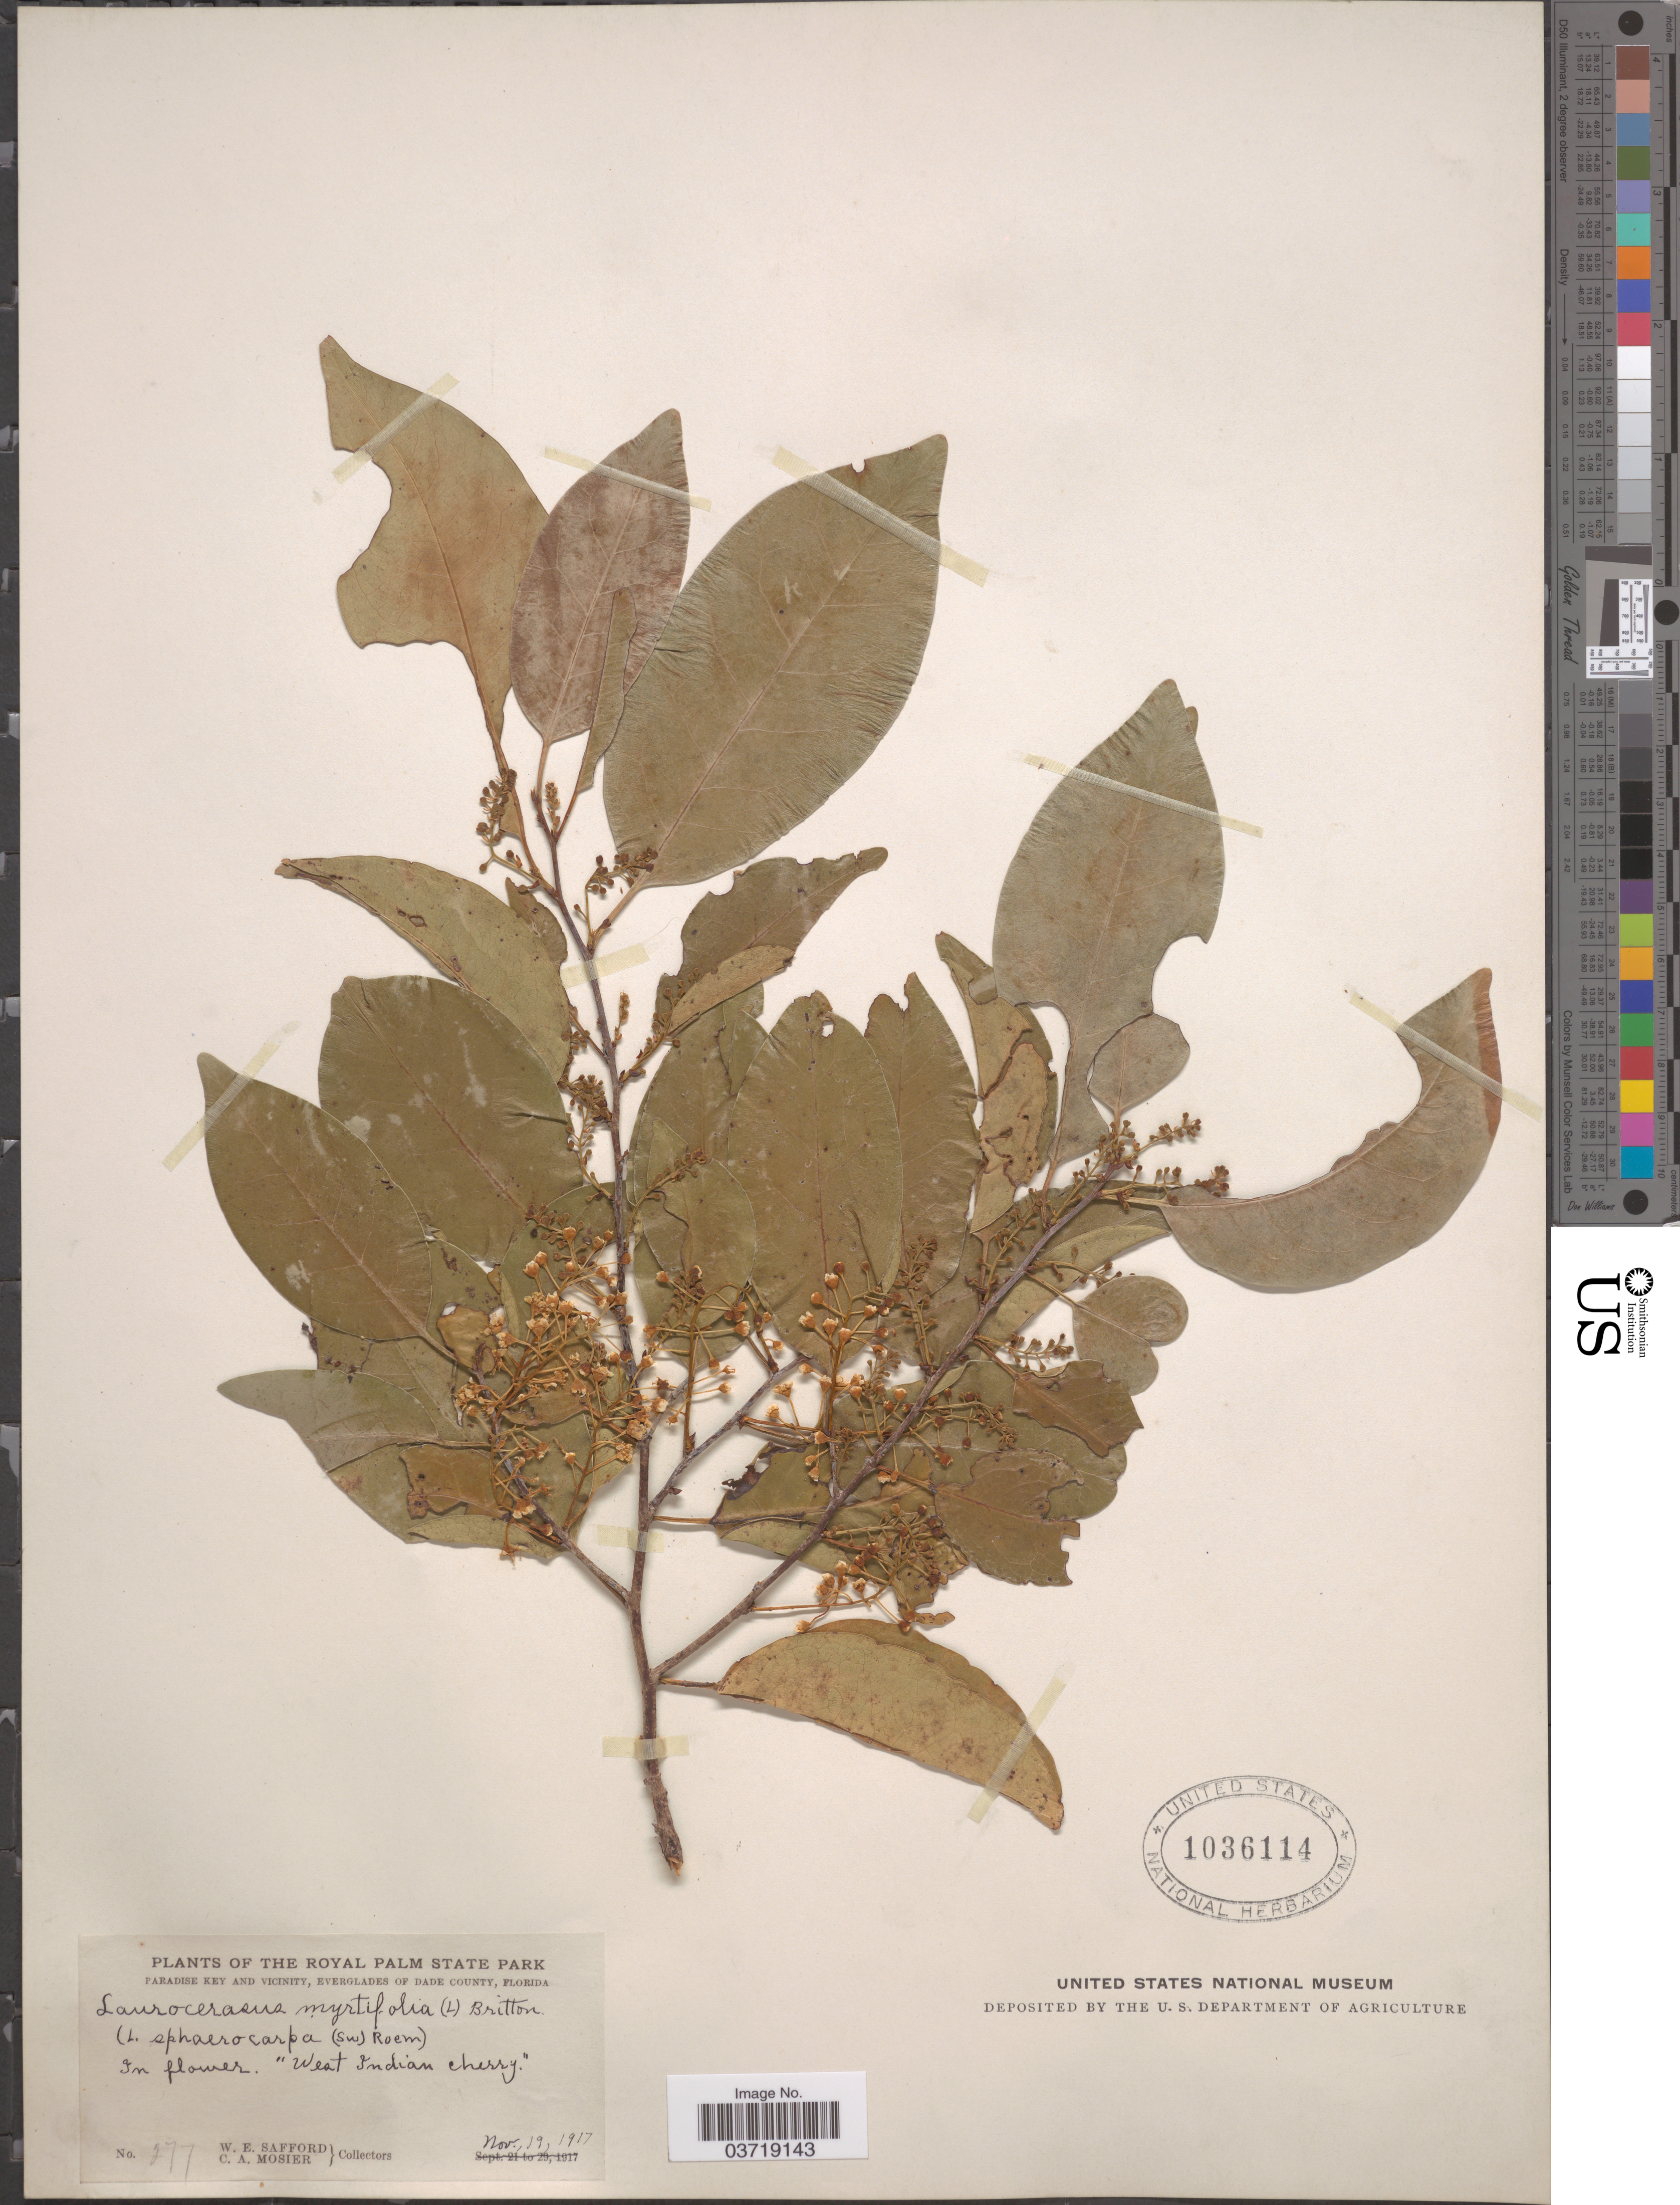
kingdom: Plantae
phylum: Tracheophyta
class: Magnoliopsida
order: Rosales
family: Rosaceae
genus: Prunus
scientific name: Prunus myrtifolia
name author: (L.) Urb.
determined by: Strong, Mark T., (BOT), Smithsonian Institution - National Museum of Natural History (UNITED STATES)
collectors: W. E. Safford & C. A. Mosier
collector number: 277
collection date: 1917-11-19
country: United States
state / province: Florida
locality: The Royal Palm State Park. Paradise Key and vicinity, Everglades of Dade County.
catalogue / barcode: US 1036114